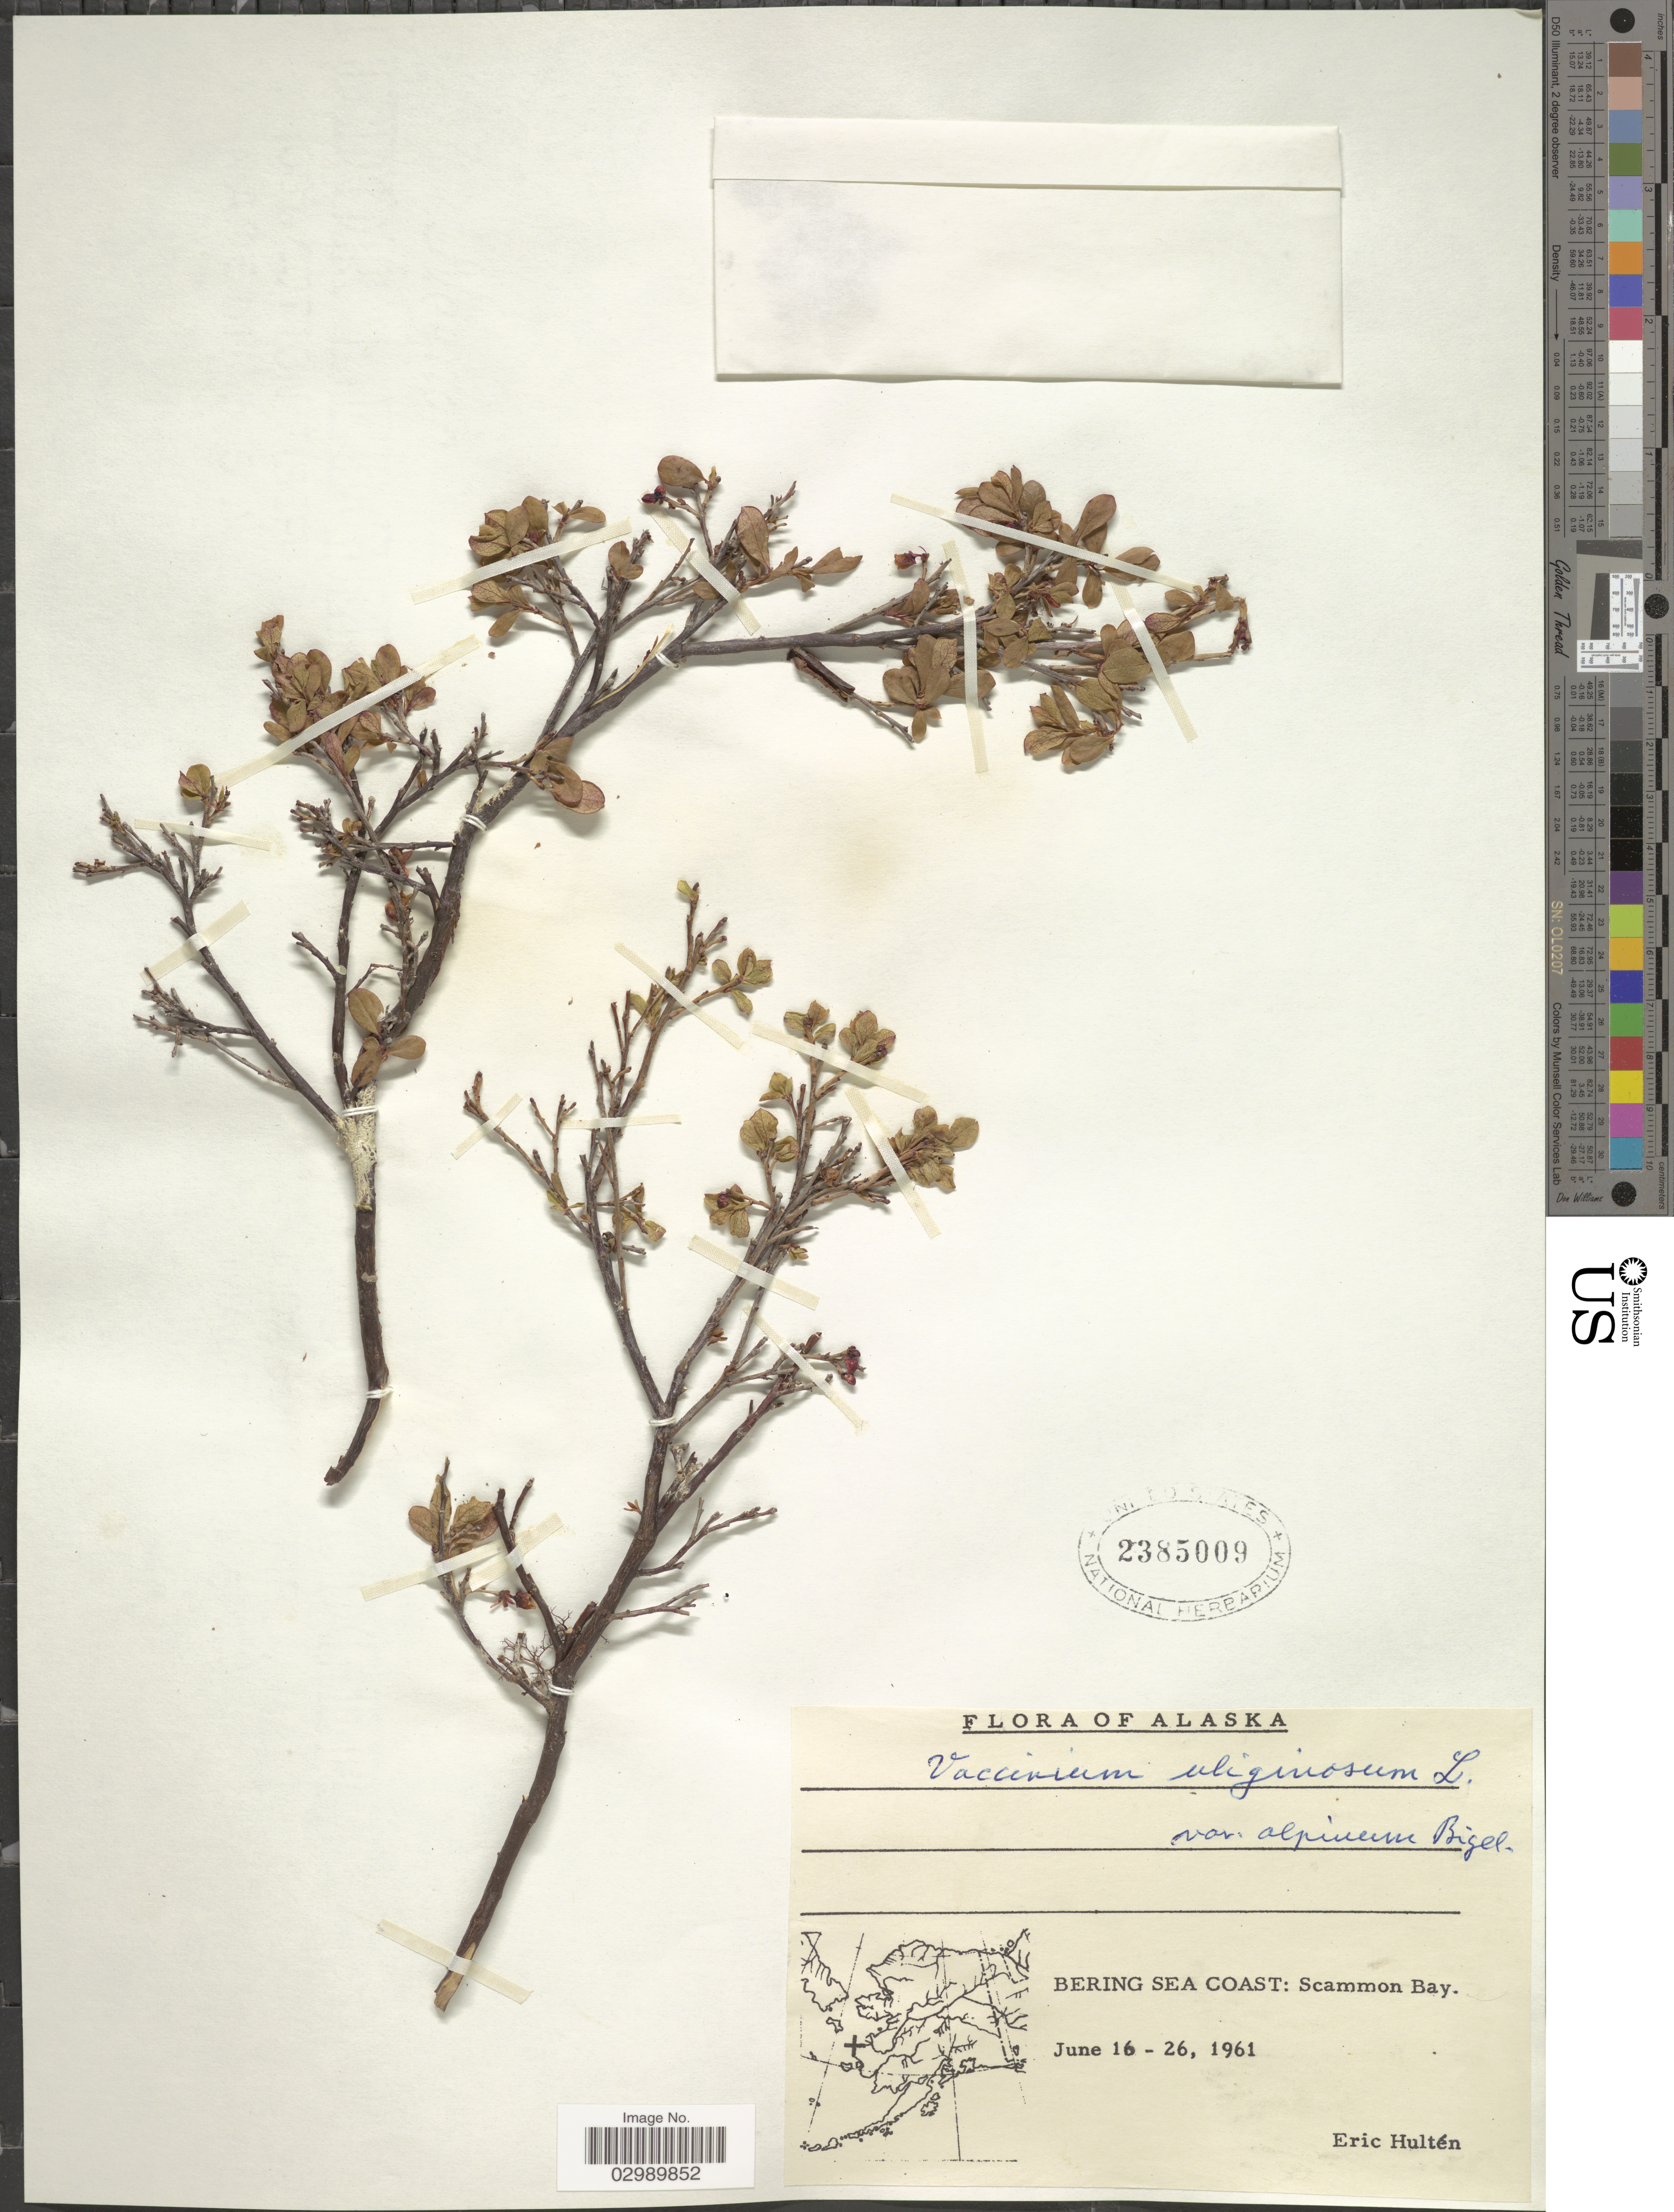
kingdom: Plantae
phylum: Tracheophyta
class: Magnoliopsida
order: Ericales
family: Ericaceae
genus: Vaccinium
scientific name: Vaccinium uliginosum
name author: L.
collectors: E. G. Hultén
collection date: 1961-06-16/1961-06-26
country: United States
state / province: Alaska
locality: Bering Sea Coast: Scammon Bay.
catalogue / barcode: US 2385009